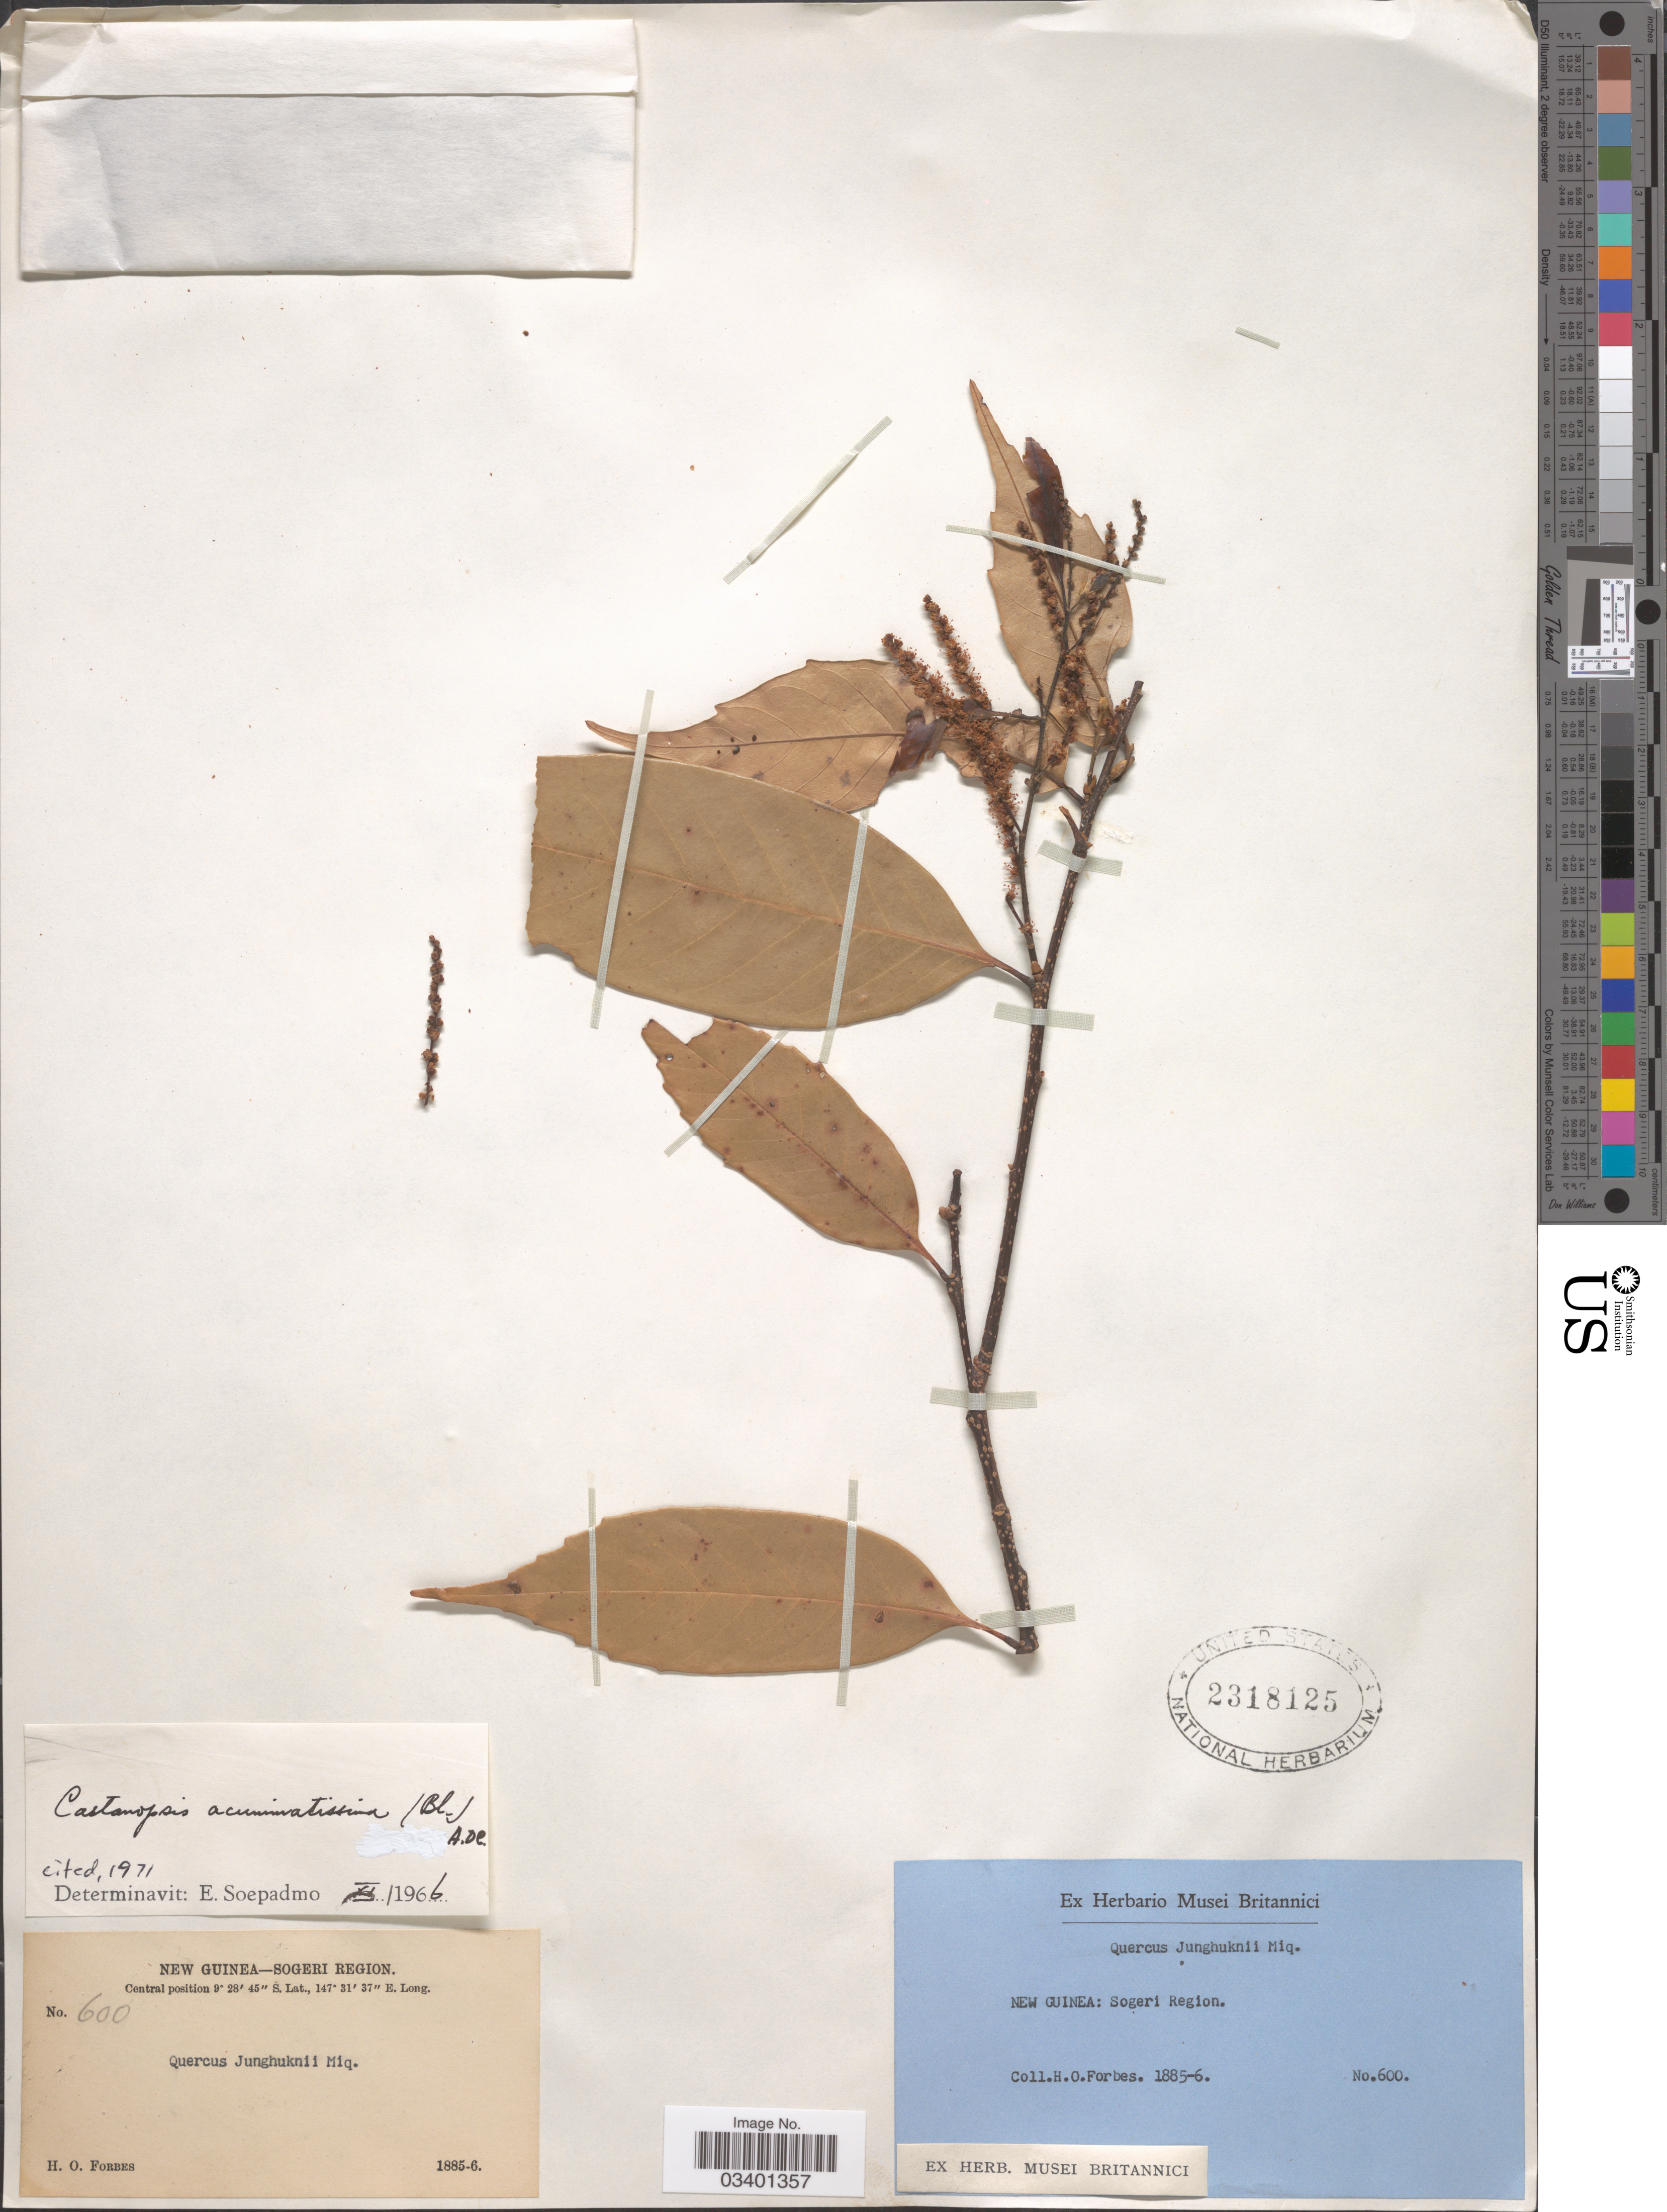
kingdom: Plantae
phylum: Tracheophyta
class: Magnoliopsida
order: Fagales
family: Fagaceae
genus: Castanopsis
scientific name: Castanopsis acuminatissima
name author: (Blume) A. DC.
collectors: H. O. Forbes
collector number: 600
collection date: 1885/1886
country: Papua New Guinea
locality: New Guinea - Sogeri Region.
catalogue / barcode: US 2318125